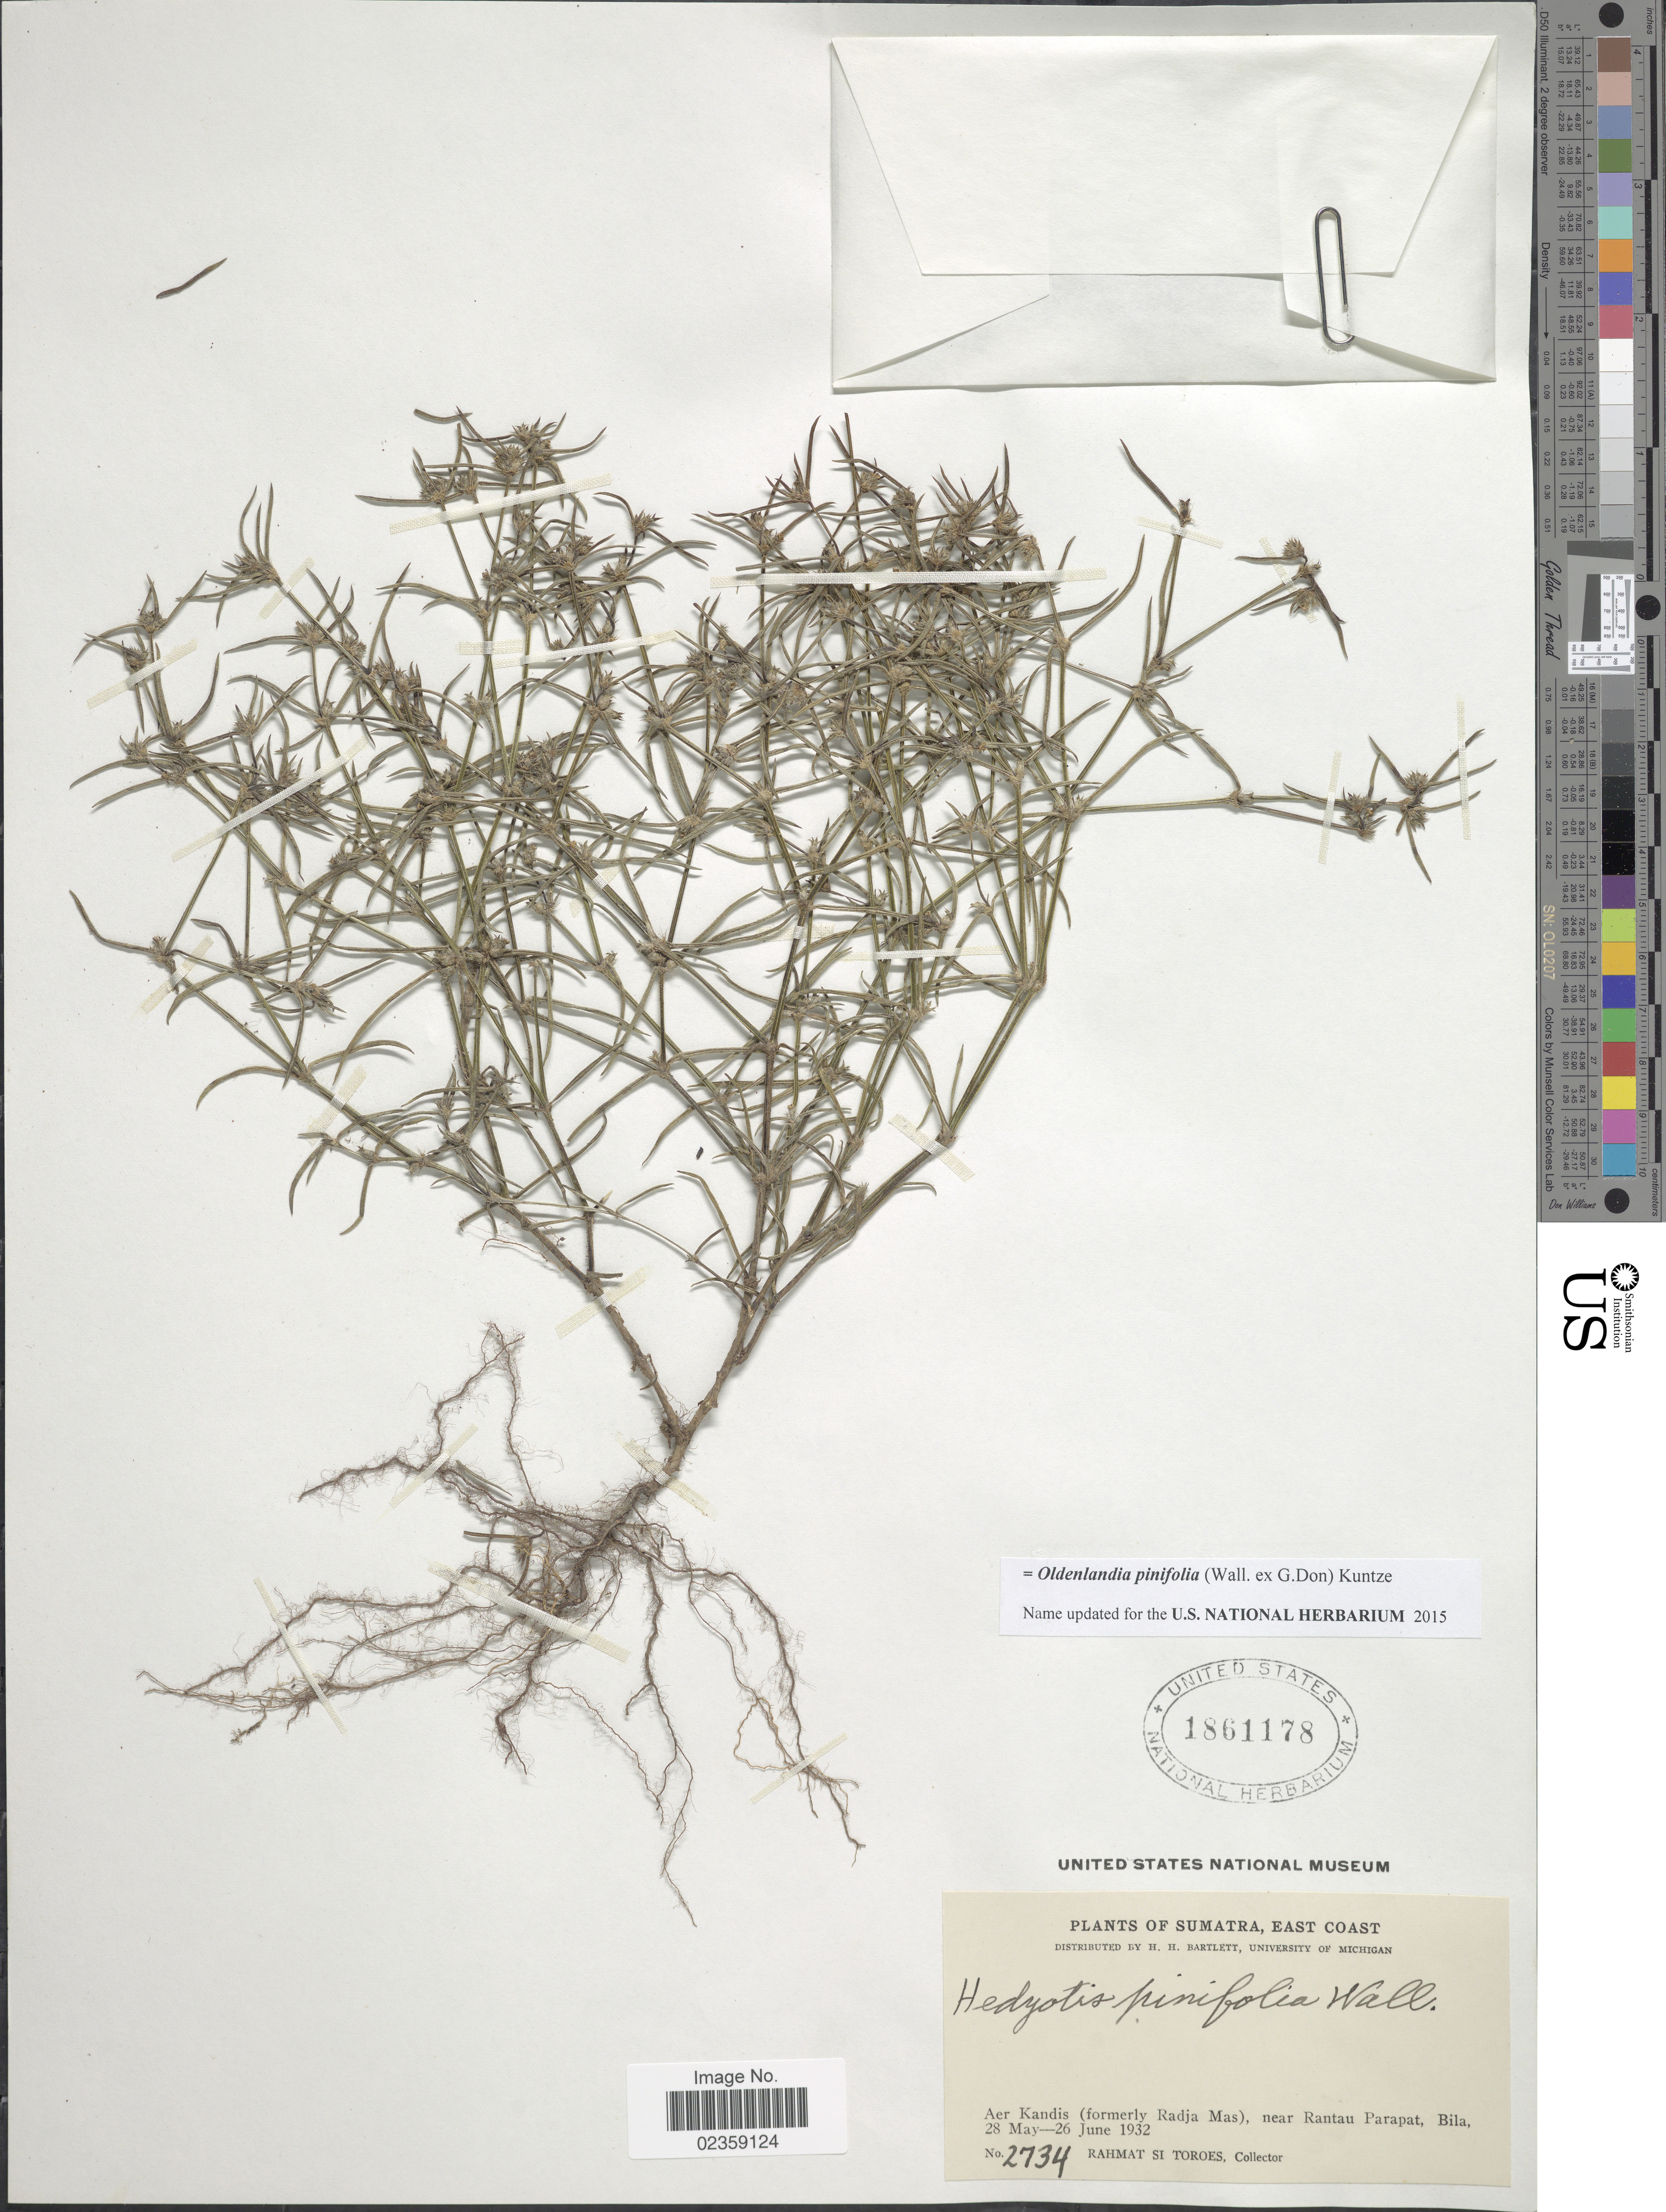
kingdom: Plantae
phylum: Tracheophyta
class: Magnoliopsida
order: Gentianales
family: Rubiaceae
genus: Oldenlandia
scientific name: Oldenlandia pinifolia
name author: (Wall. ex G. Don) Kuntze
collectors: Rahmat Si Boeea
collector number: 2734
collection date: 1932-05-28/1932-06-26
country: Indonesia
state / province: Sumatra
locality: Sumatra, East Coast. Aer Kandis (formerly Radja Mas), near Rantau Parapat, Bila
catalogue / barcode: US 1861178